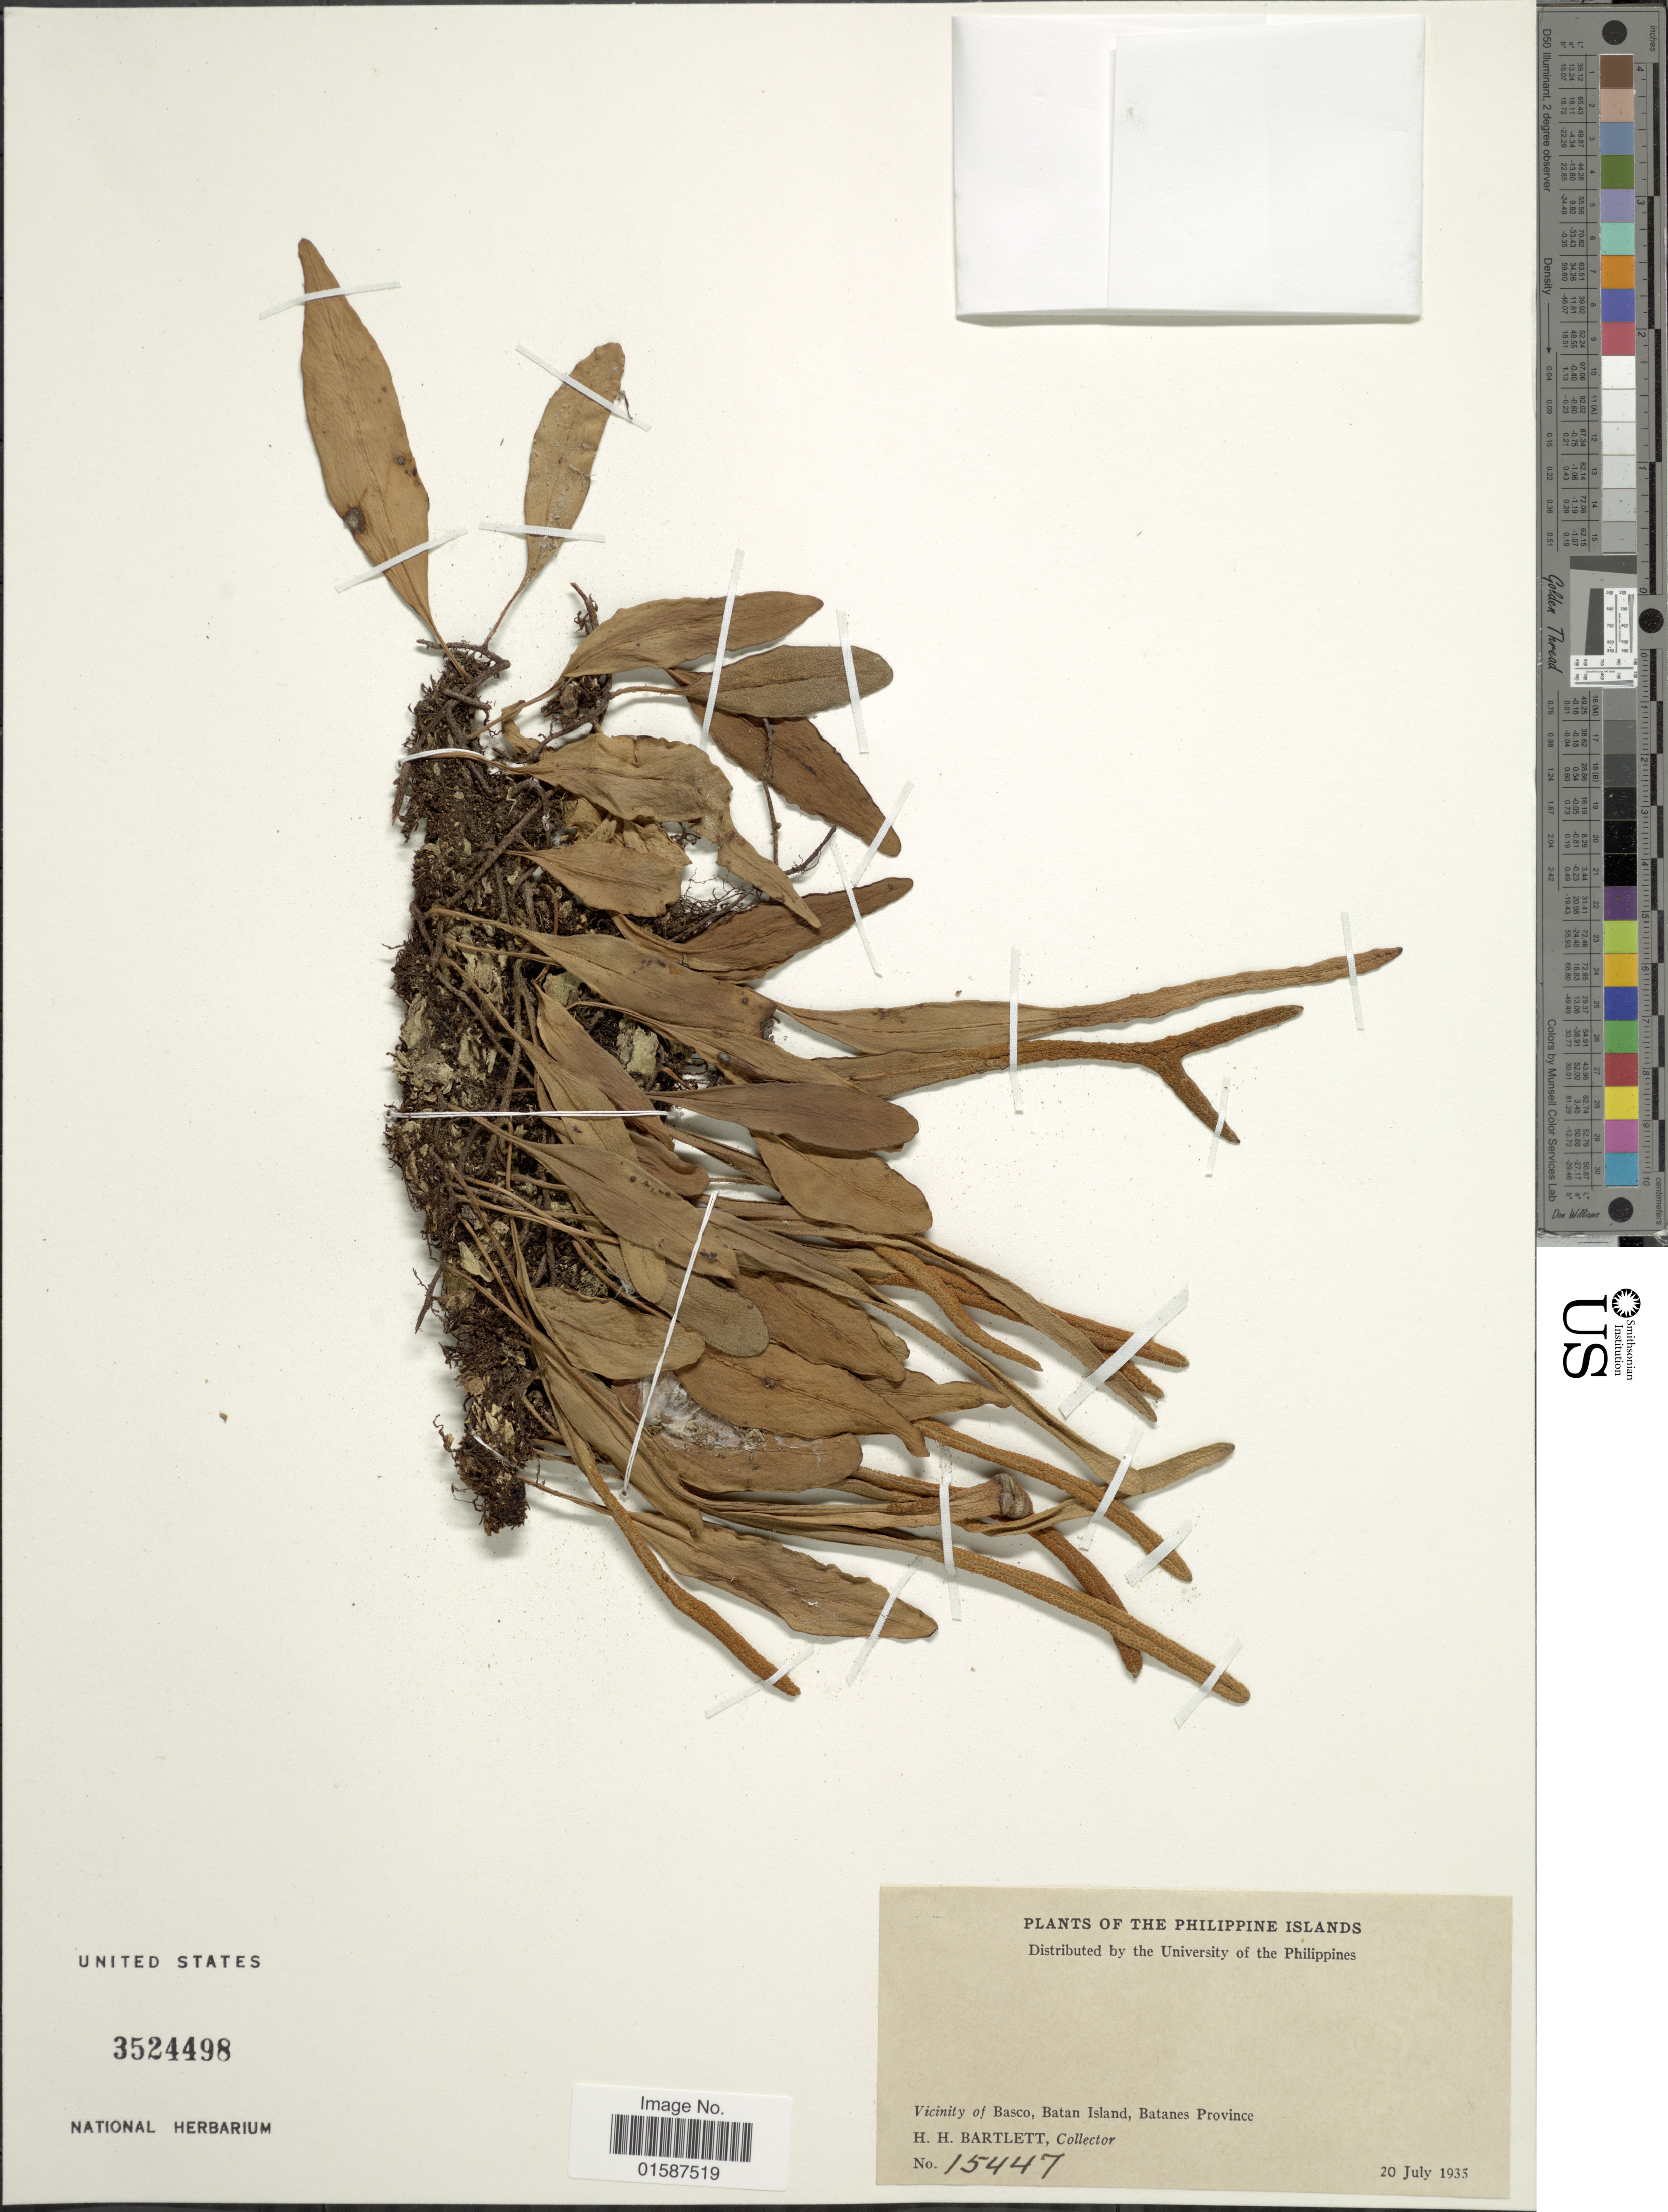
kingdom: Plantae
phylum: Tracheophyta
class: Polypodiopsida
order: Polypodiales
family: Polypodiaceae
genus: Lemmaphyllum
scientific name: Lemmaphyllum sp.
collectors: H. H. Bartlett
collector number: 15447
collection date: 1935-07-20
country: Philippines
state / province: Cagayan Valley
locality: Vicinity of Basco, Batan Island, Batanes Province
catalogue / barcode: US 3524498